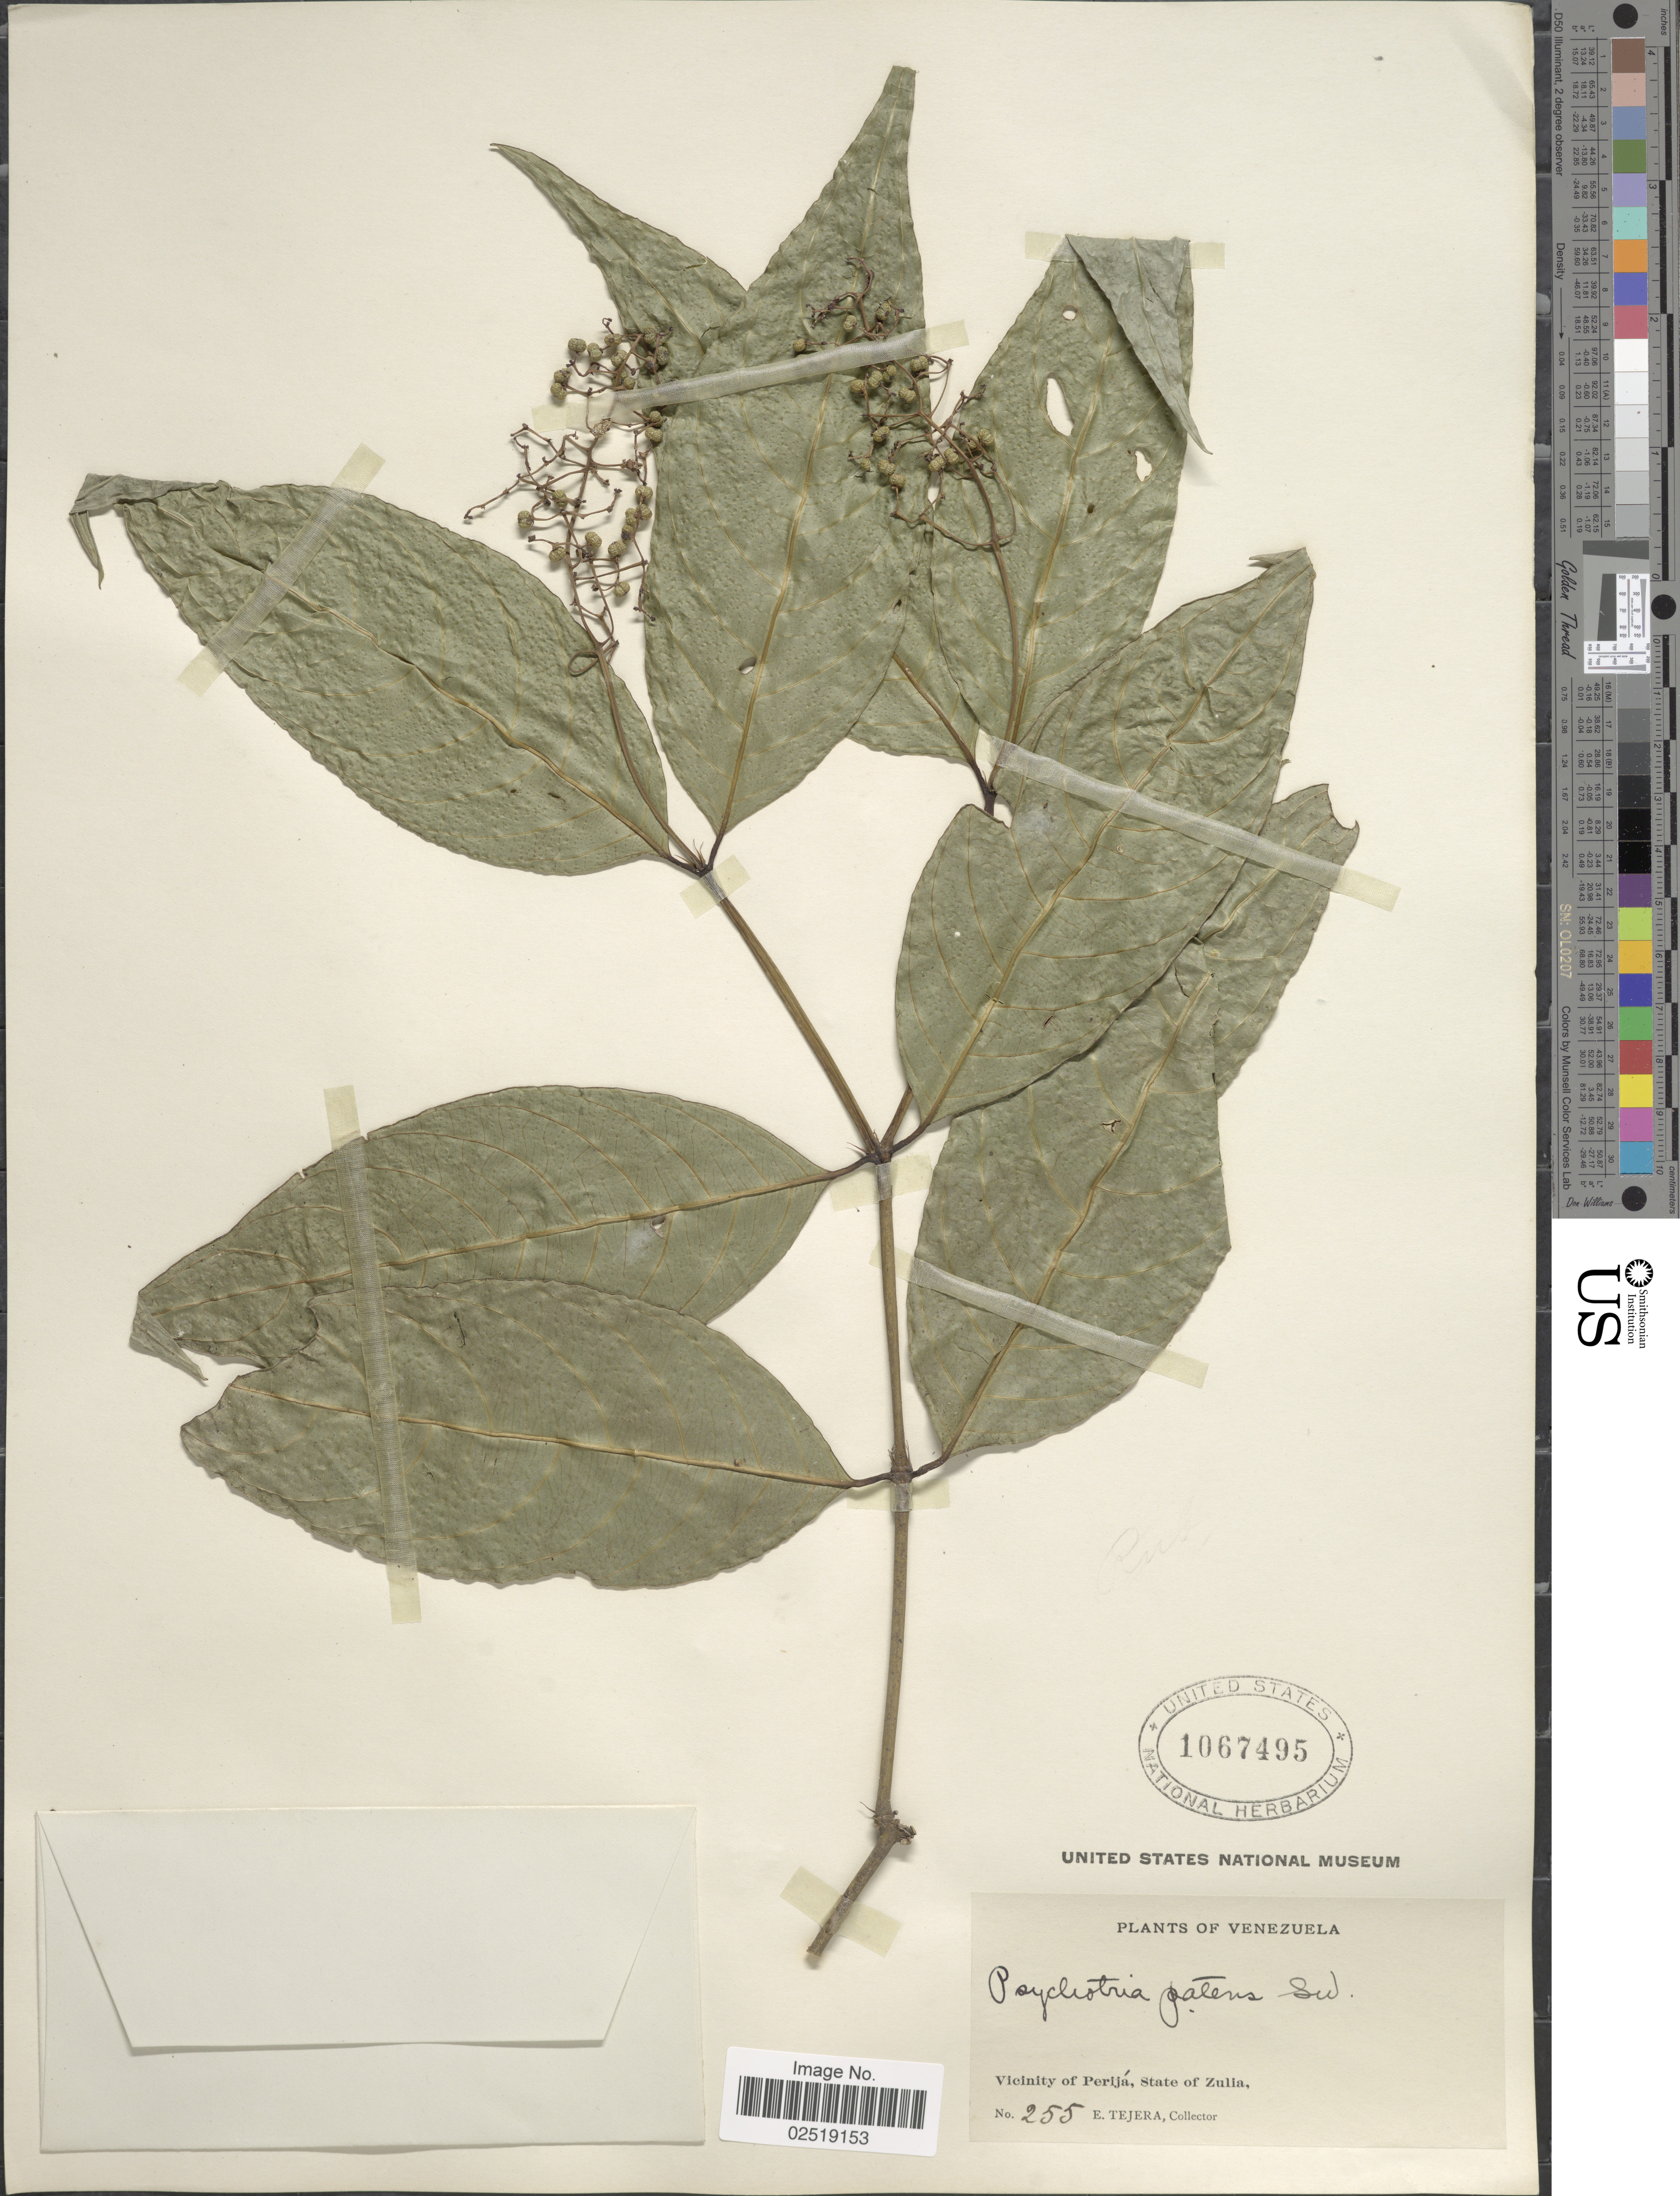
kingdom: Plantae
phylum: Tracheophyta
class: Magnoliopsida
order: Gentianales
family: Rubiaceae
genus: Psychotria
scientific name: Psychotria deflexa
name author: DC.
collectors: E. Tejera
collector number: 255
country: Venezuela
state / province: Zulia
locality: Vicinity of Perijá, State of Zulia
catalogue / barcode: US 1067495